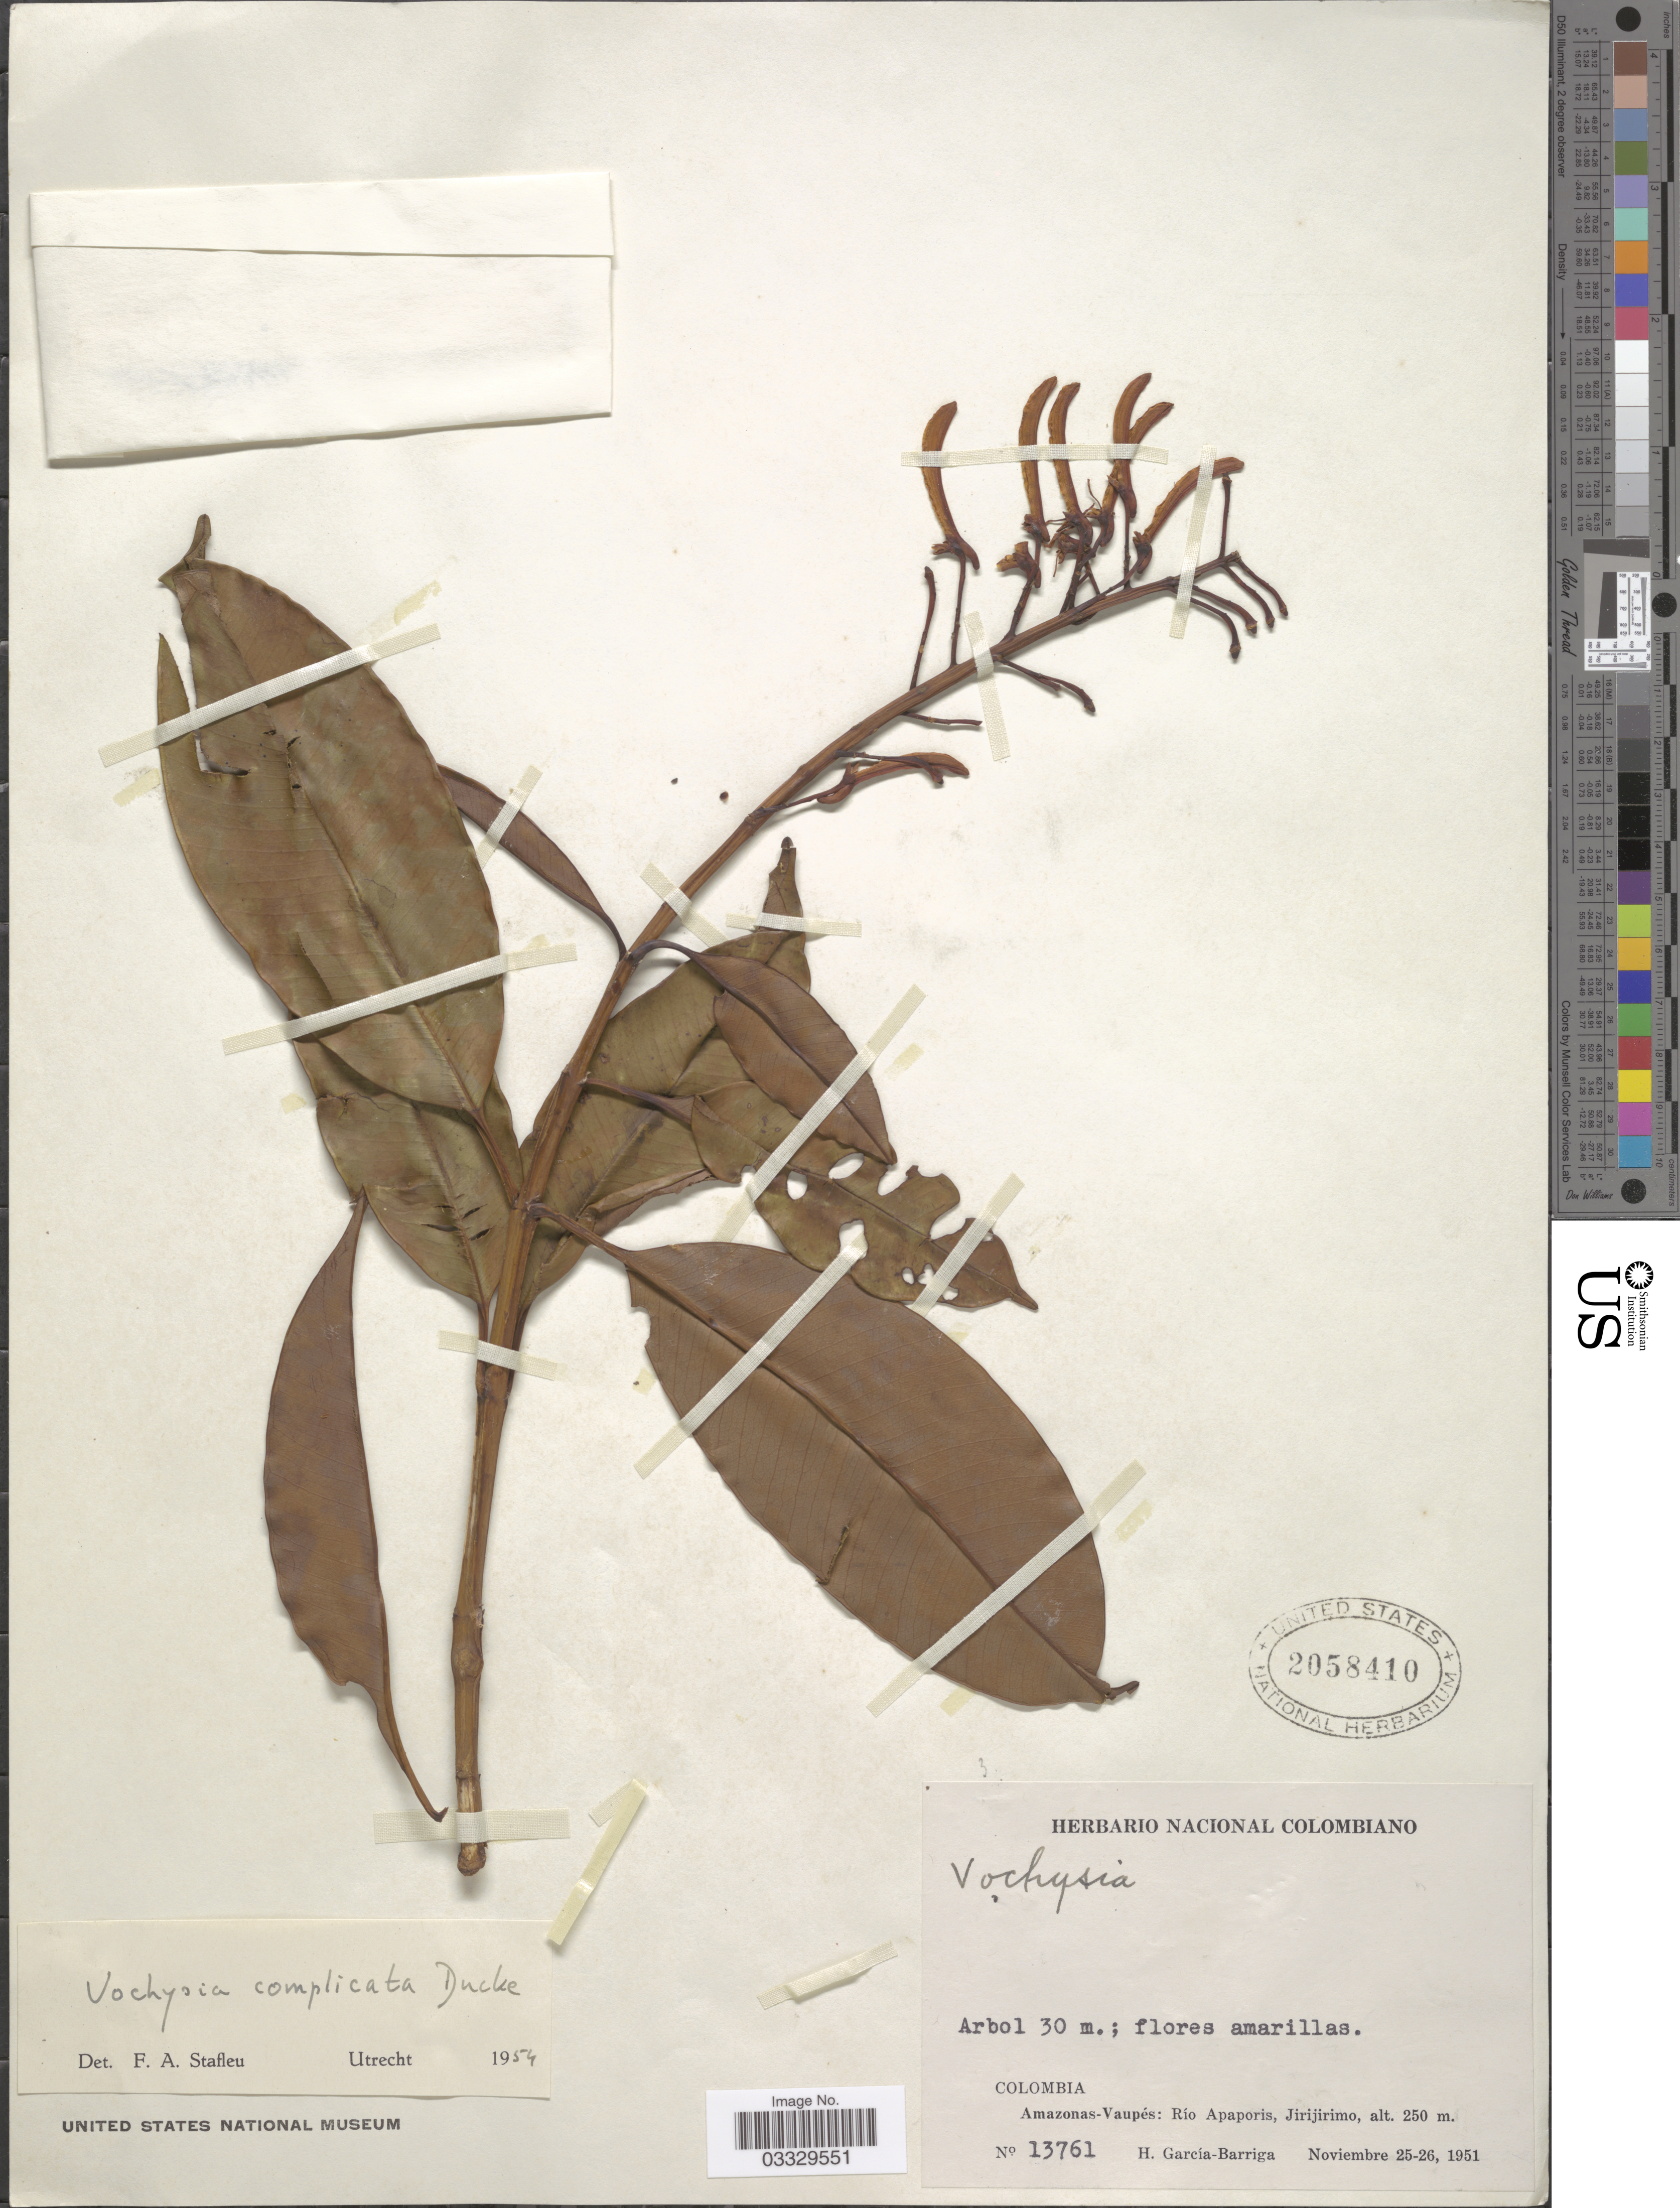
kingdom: Plantae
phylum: Tracheophyta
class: Magnoliopsida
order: Myrtales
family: Vochysiaceae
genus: Vochysia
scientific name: Vochysia complicata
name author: Ducke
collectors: H. García Barriga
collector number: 13761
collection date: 1951-11-25/1951-11-26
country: Colombia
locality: Amazonas-Vaupés: Río Apaporis, Jirijirimo.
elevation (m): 250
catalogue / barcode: US 2058410